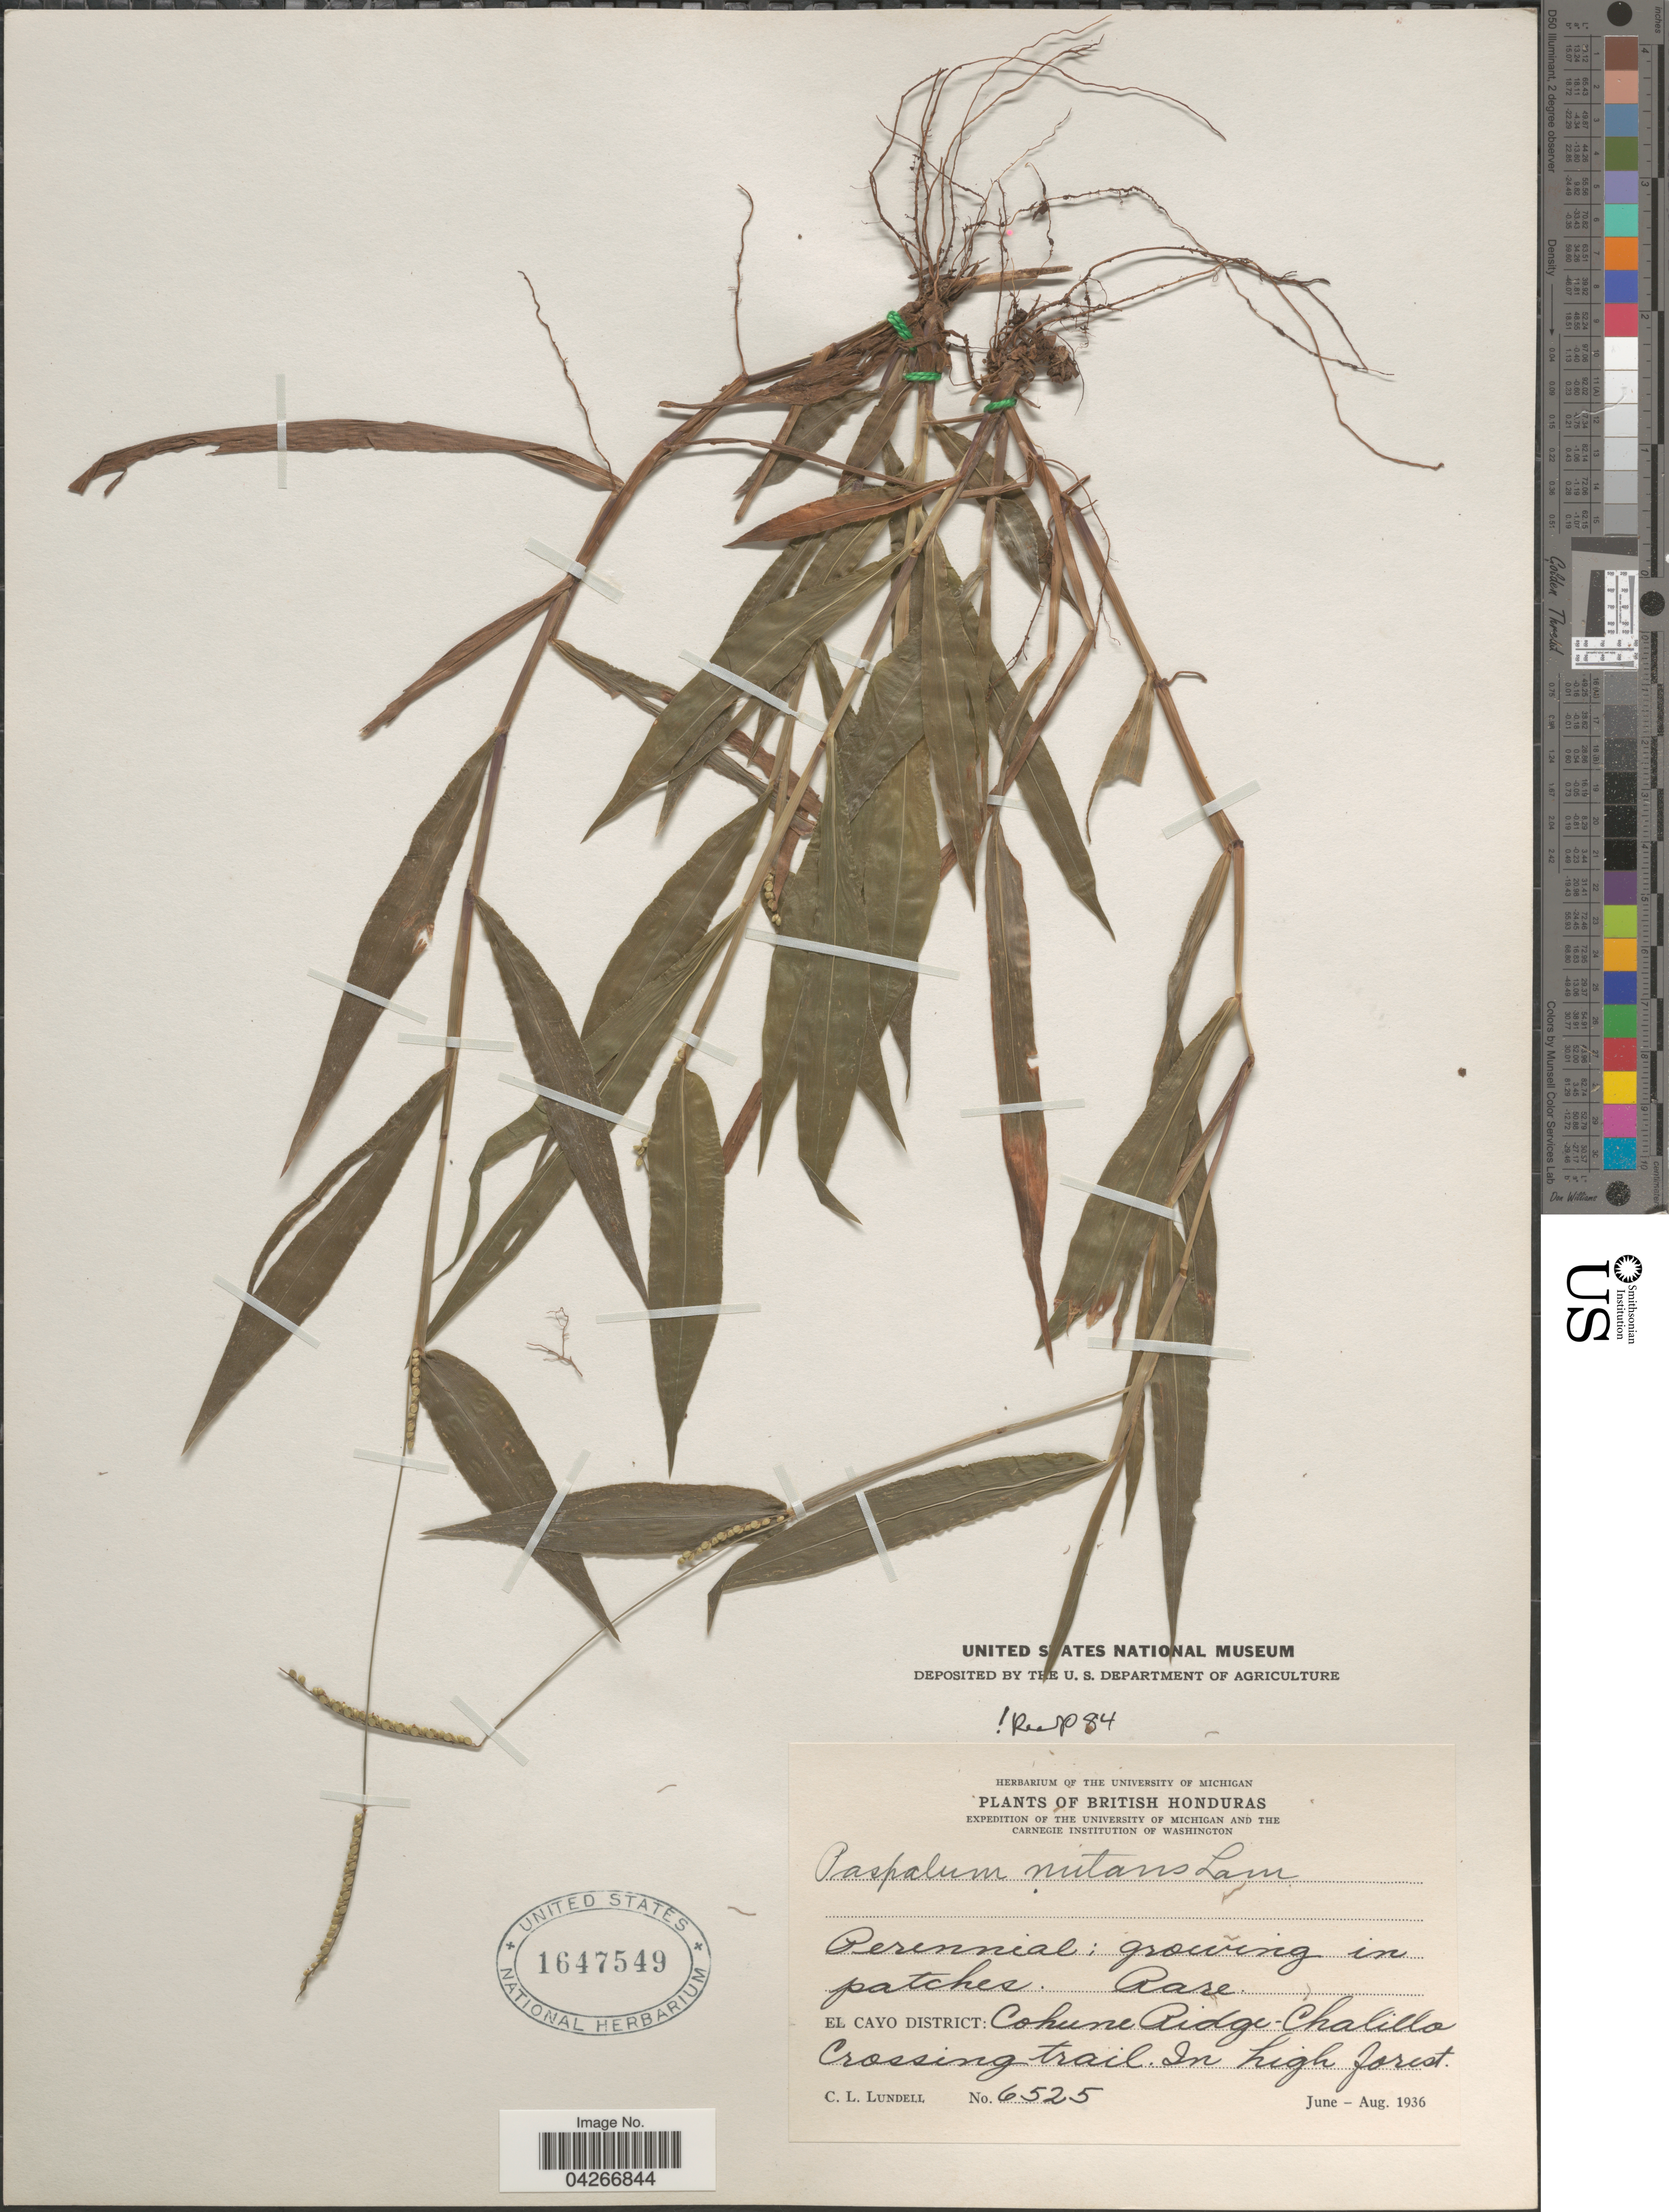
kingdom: Plantae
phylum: Tracheophyta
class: Liliopsida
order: Poales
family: Poaceae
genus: Paspalum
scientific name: Paspalum nutans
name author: Lam.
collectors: C. L. Lundell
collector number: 6525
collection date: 1936-06/1936-08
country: Belize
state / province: Cayo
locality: British Honduras. Expedition of the University of Michigan and the Carnegie Institution of Washington. El Cayo District: Cohune Ridge-Chalillo Crossing trail.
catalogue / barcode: US 1647549